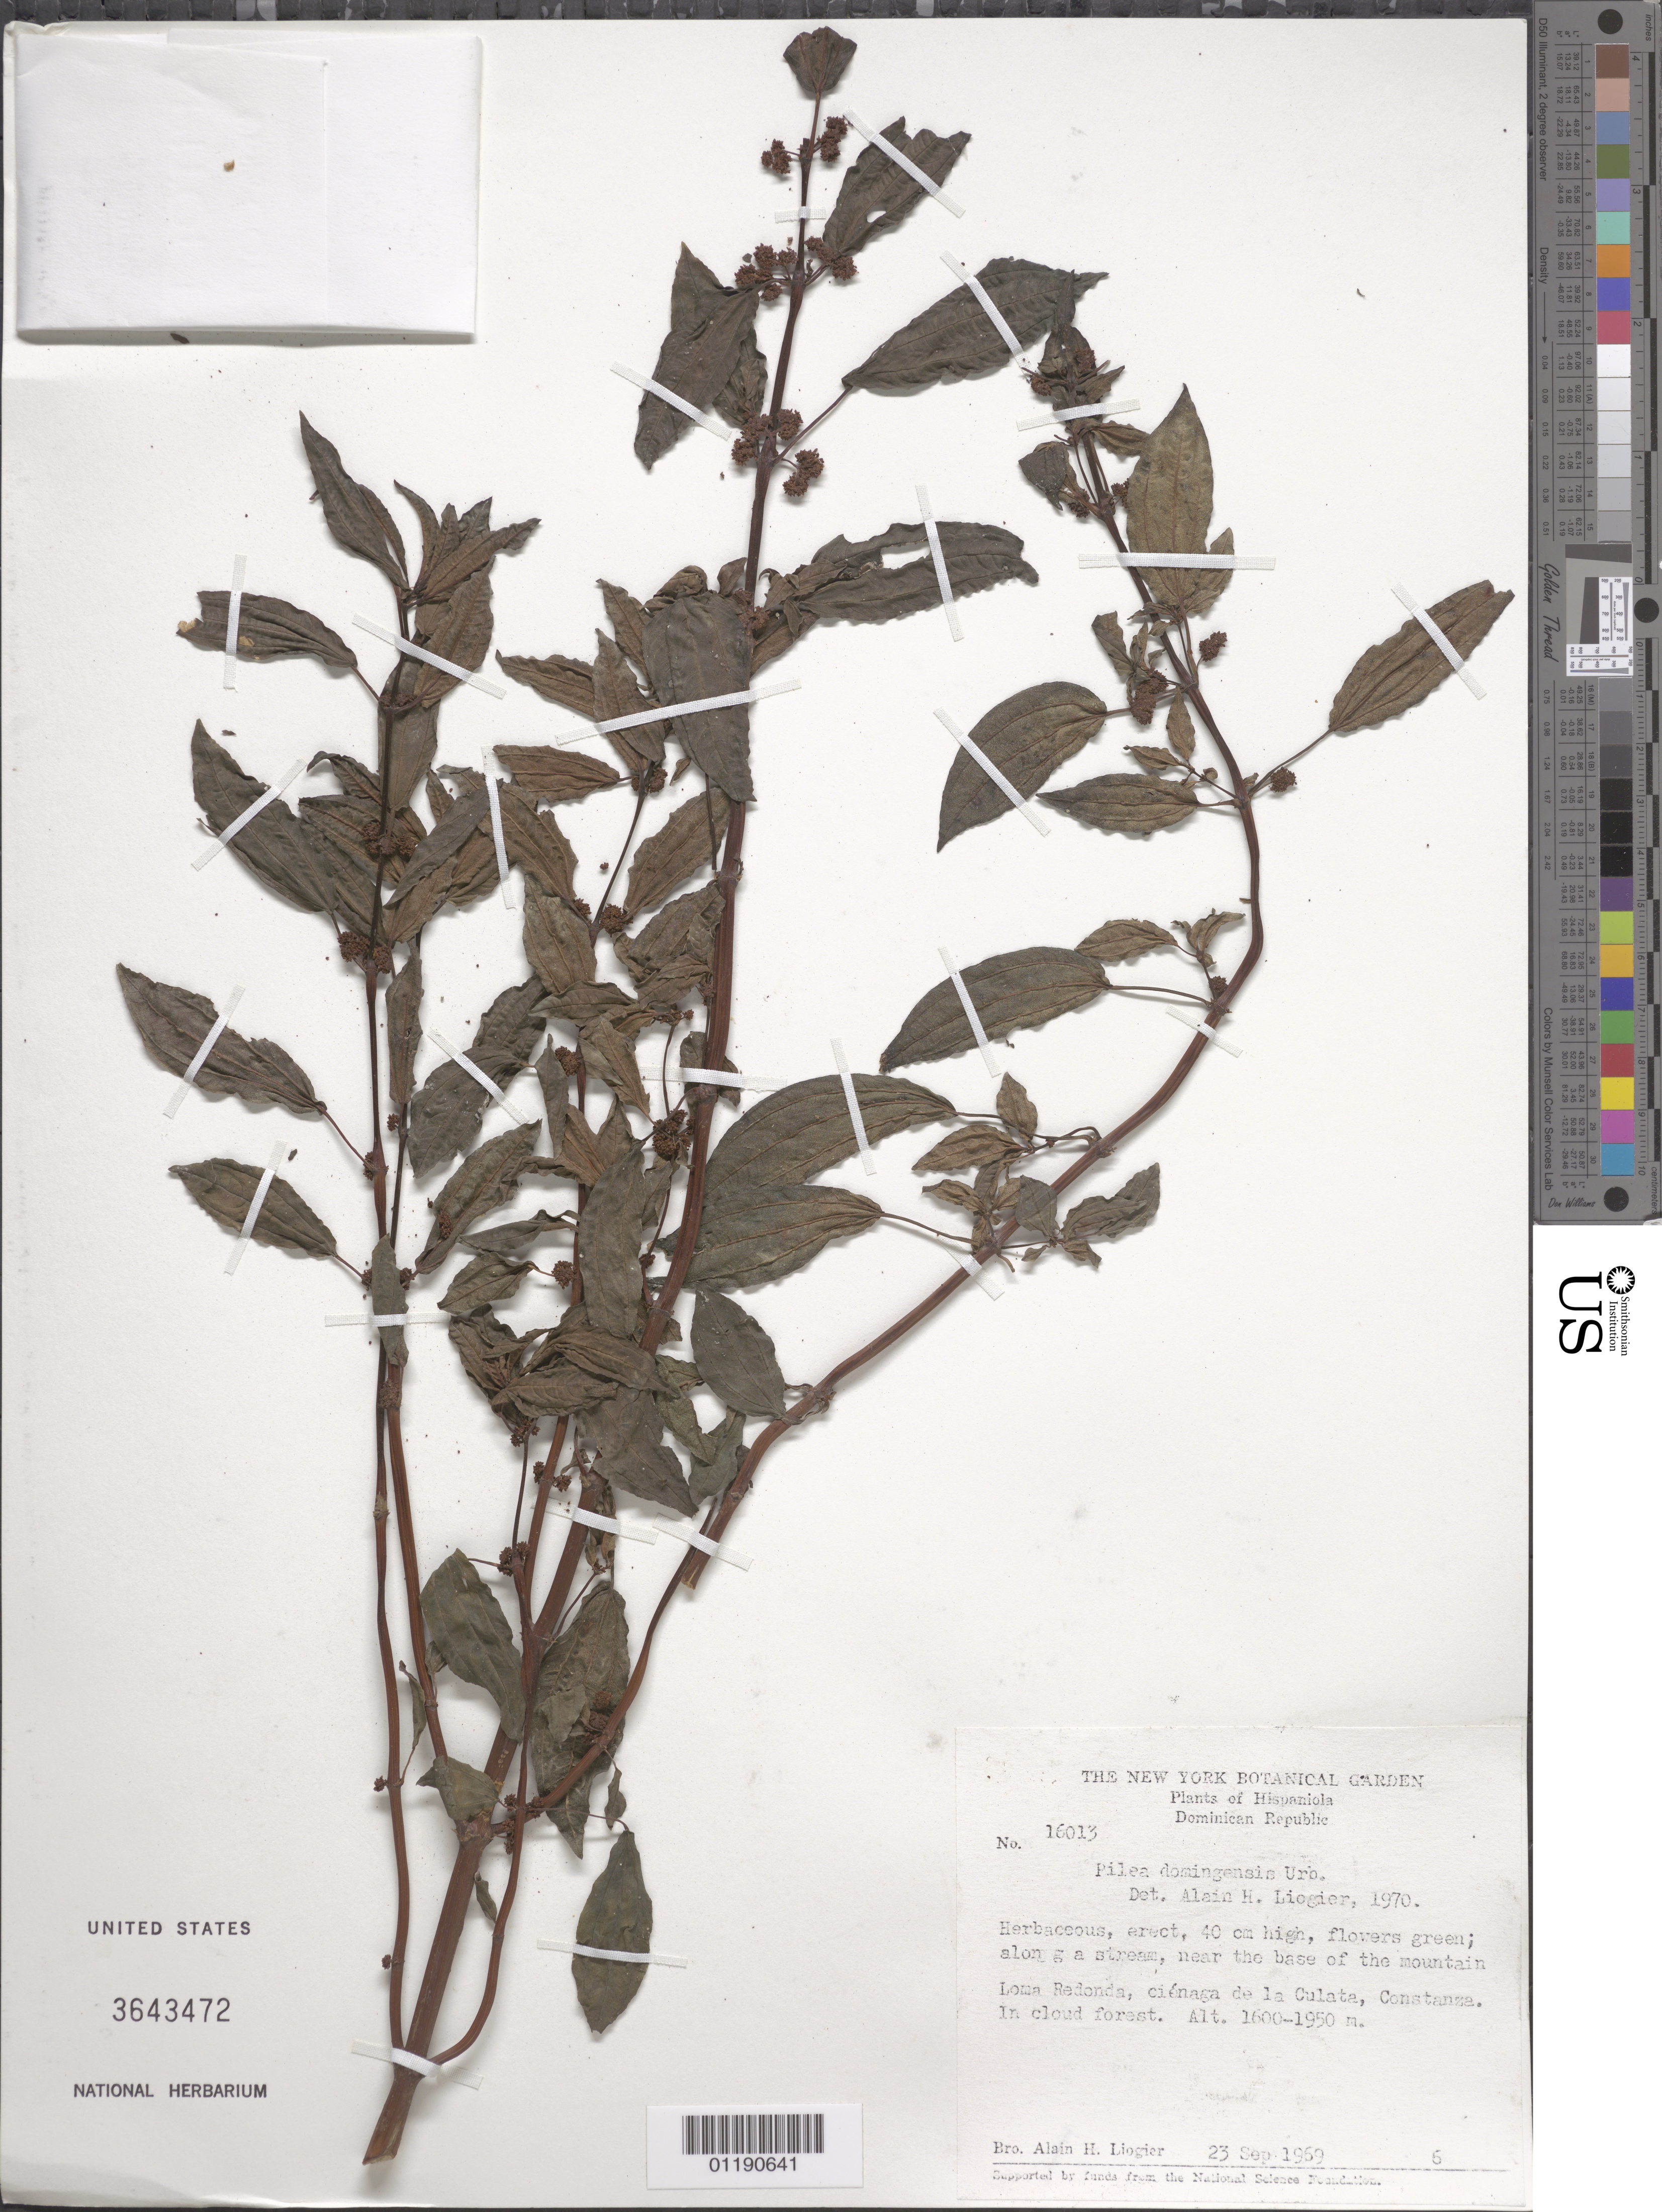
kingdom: Plantae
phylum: Tracheophyta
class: Magnoliopsida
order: Rosales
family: Urticaceae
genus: Pilea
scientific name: Pilea domingensis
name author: Urb.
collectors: A. H. Liogier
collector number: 16013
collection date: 1969-09-23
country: Dominican Republic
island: Hispaniola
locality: Loma Redonda, ciénaga de la Culate, Constanza.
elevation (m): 1600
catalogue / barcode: US 3643472